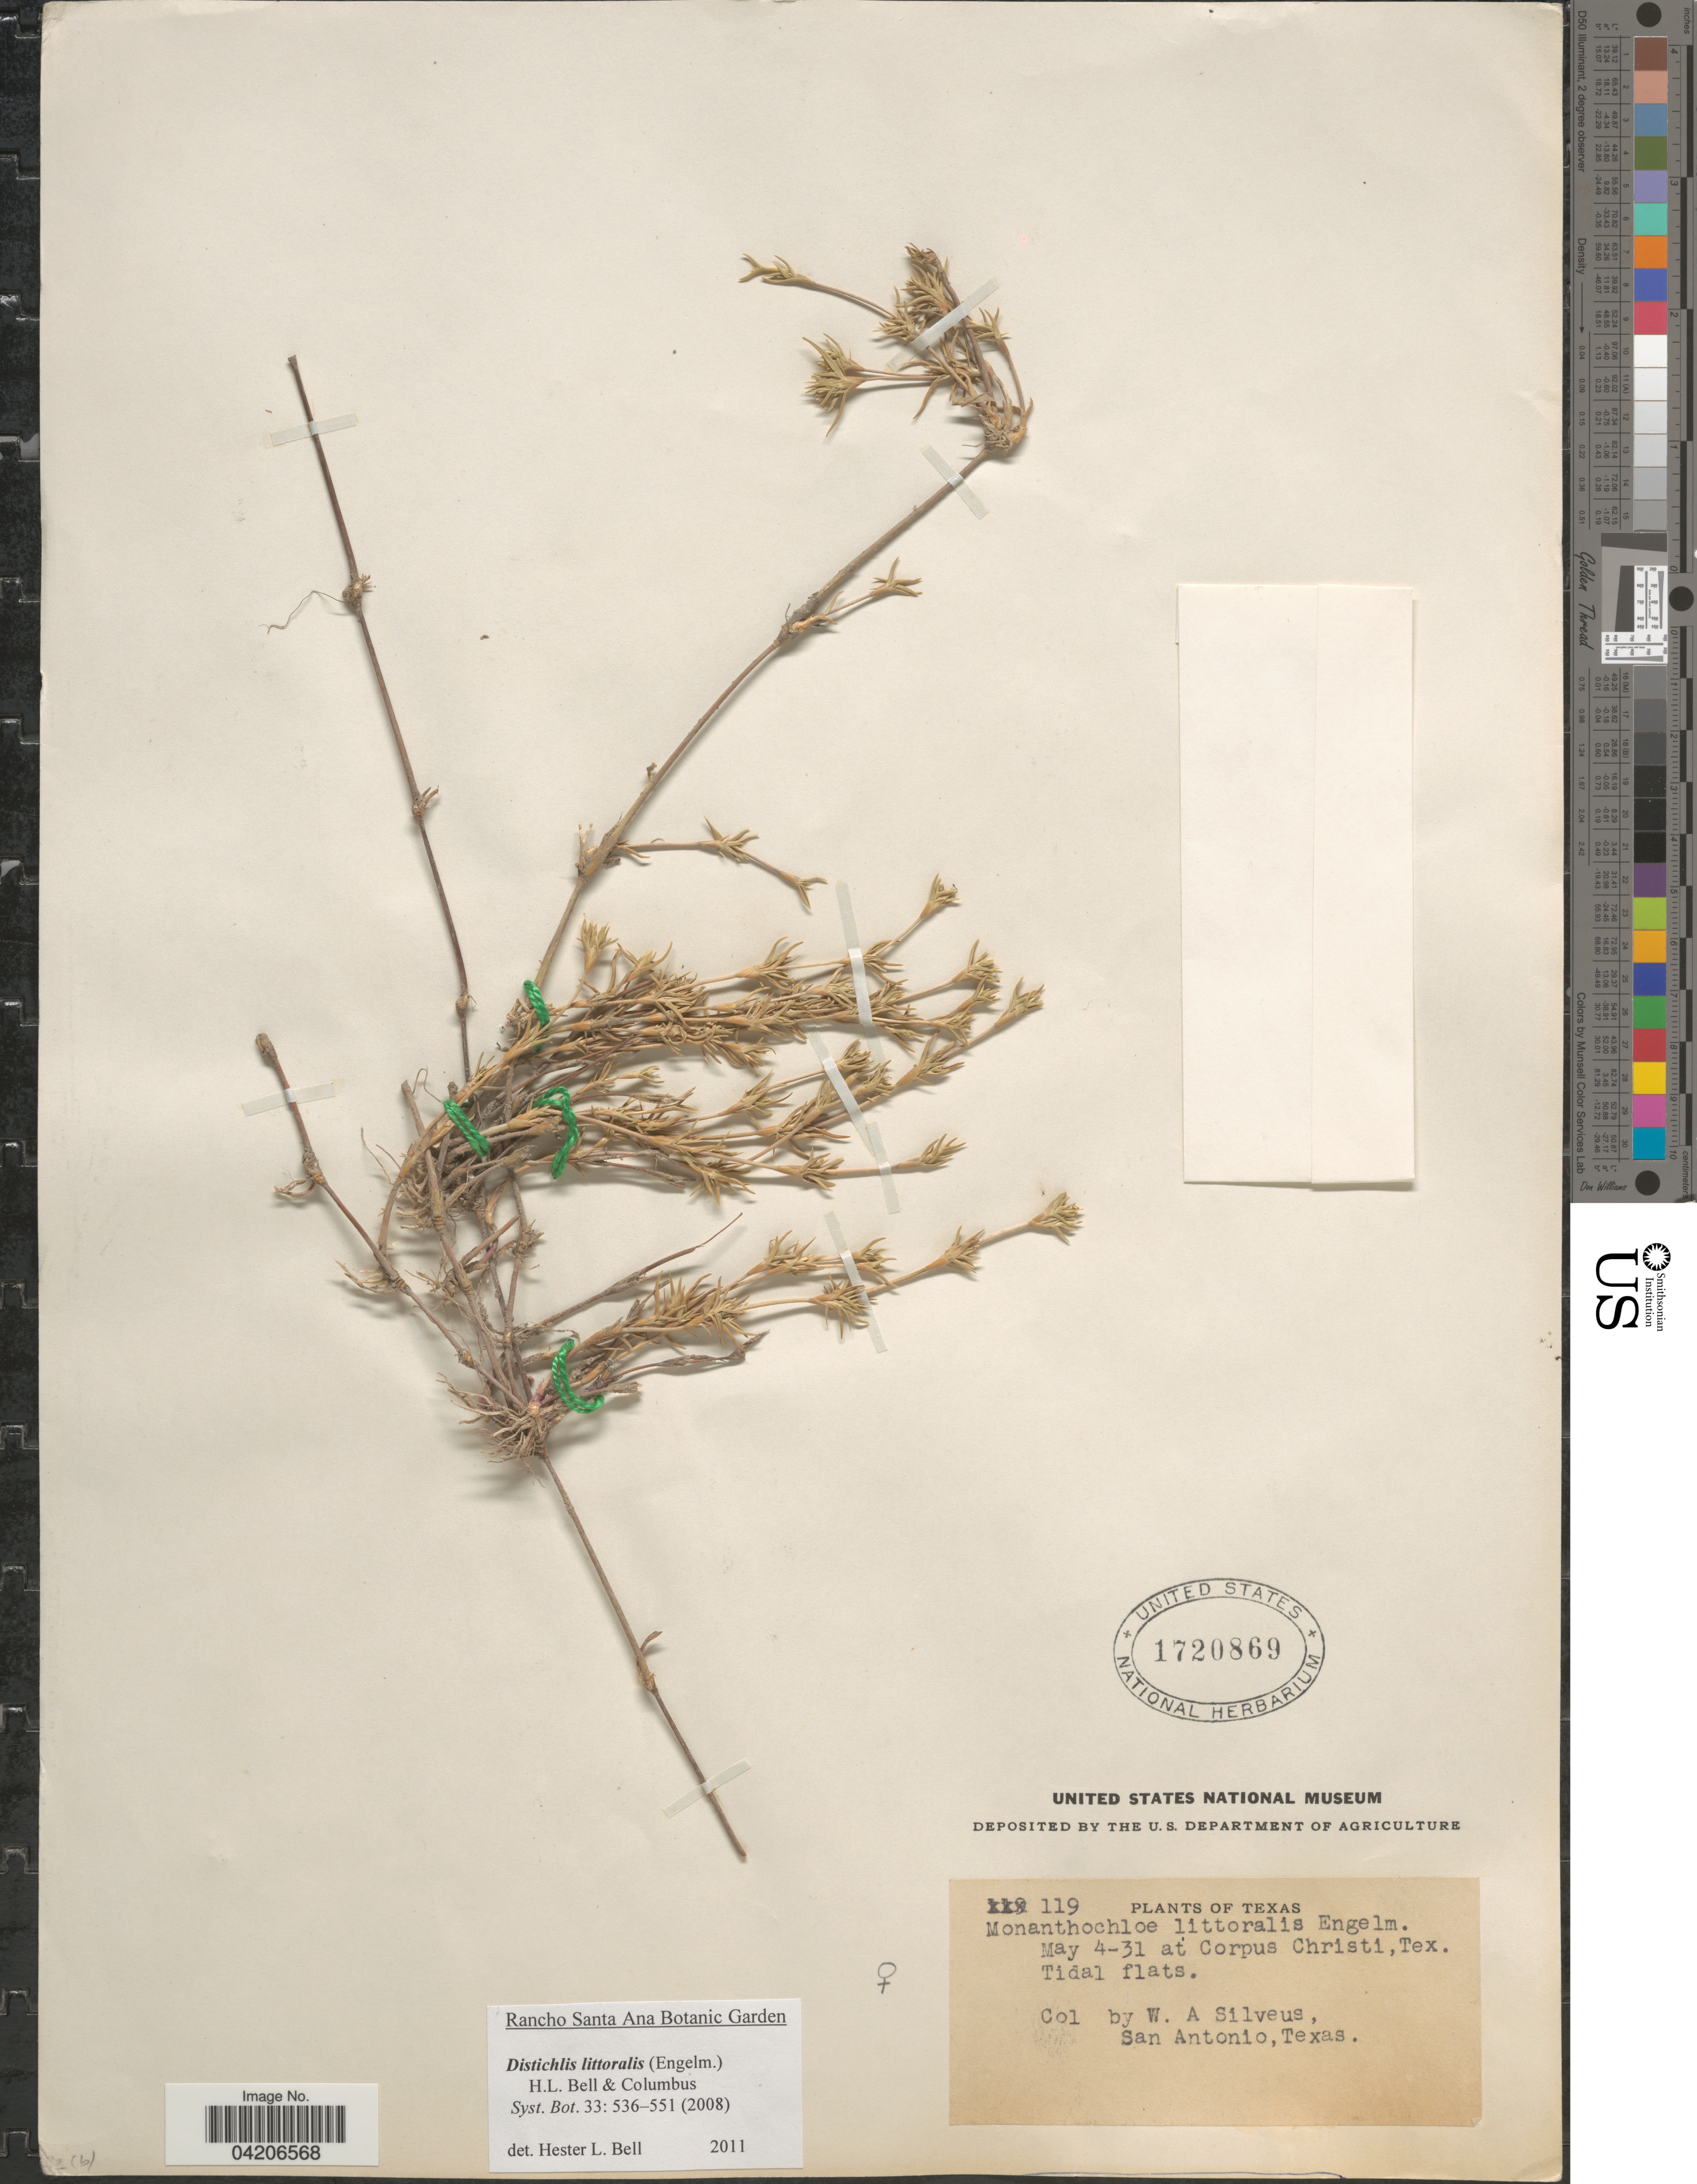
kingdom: Plantae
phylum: Tracheophyta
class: Liliopsida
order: Poales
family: Poaceae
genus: Distichlis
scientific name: Distichlis littoralis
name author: (Engelm.) H.L. Bell & Columbus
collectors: W. Silveus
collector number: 119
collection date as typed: Transcribed d/m/y: 4/5/31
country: United States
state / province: Texas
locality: At Corpus Christi.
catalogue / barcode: US 1720869